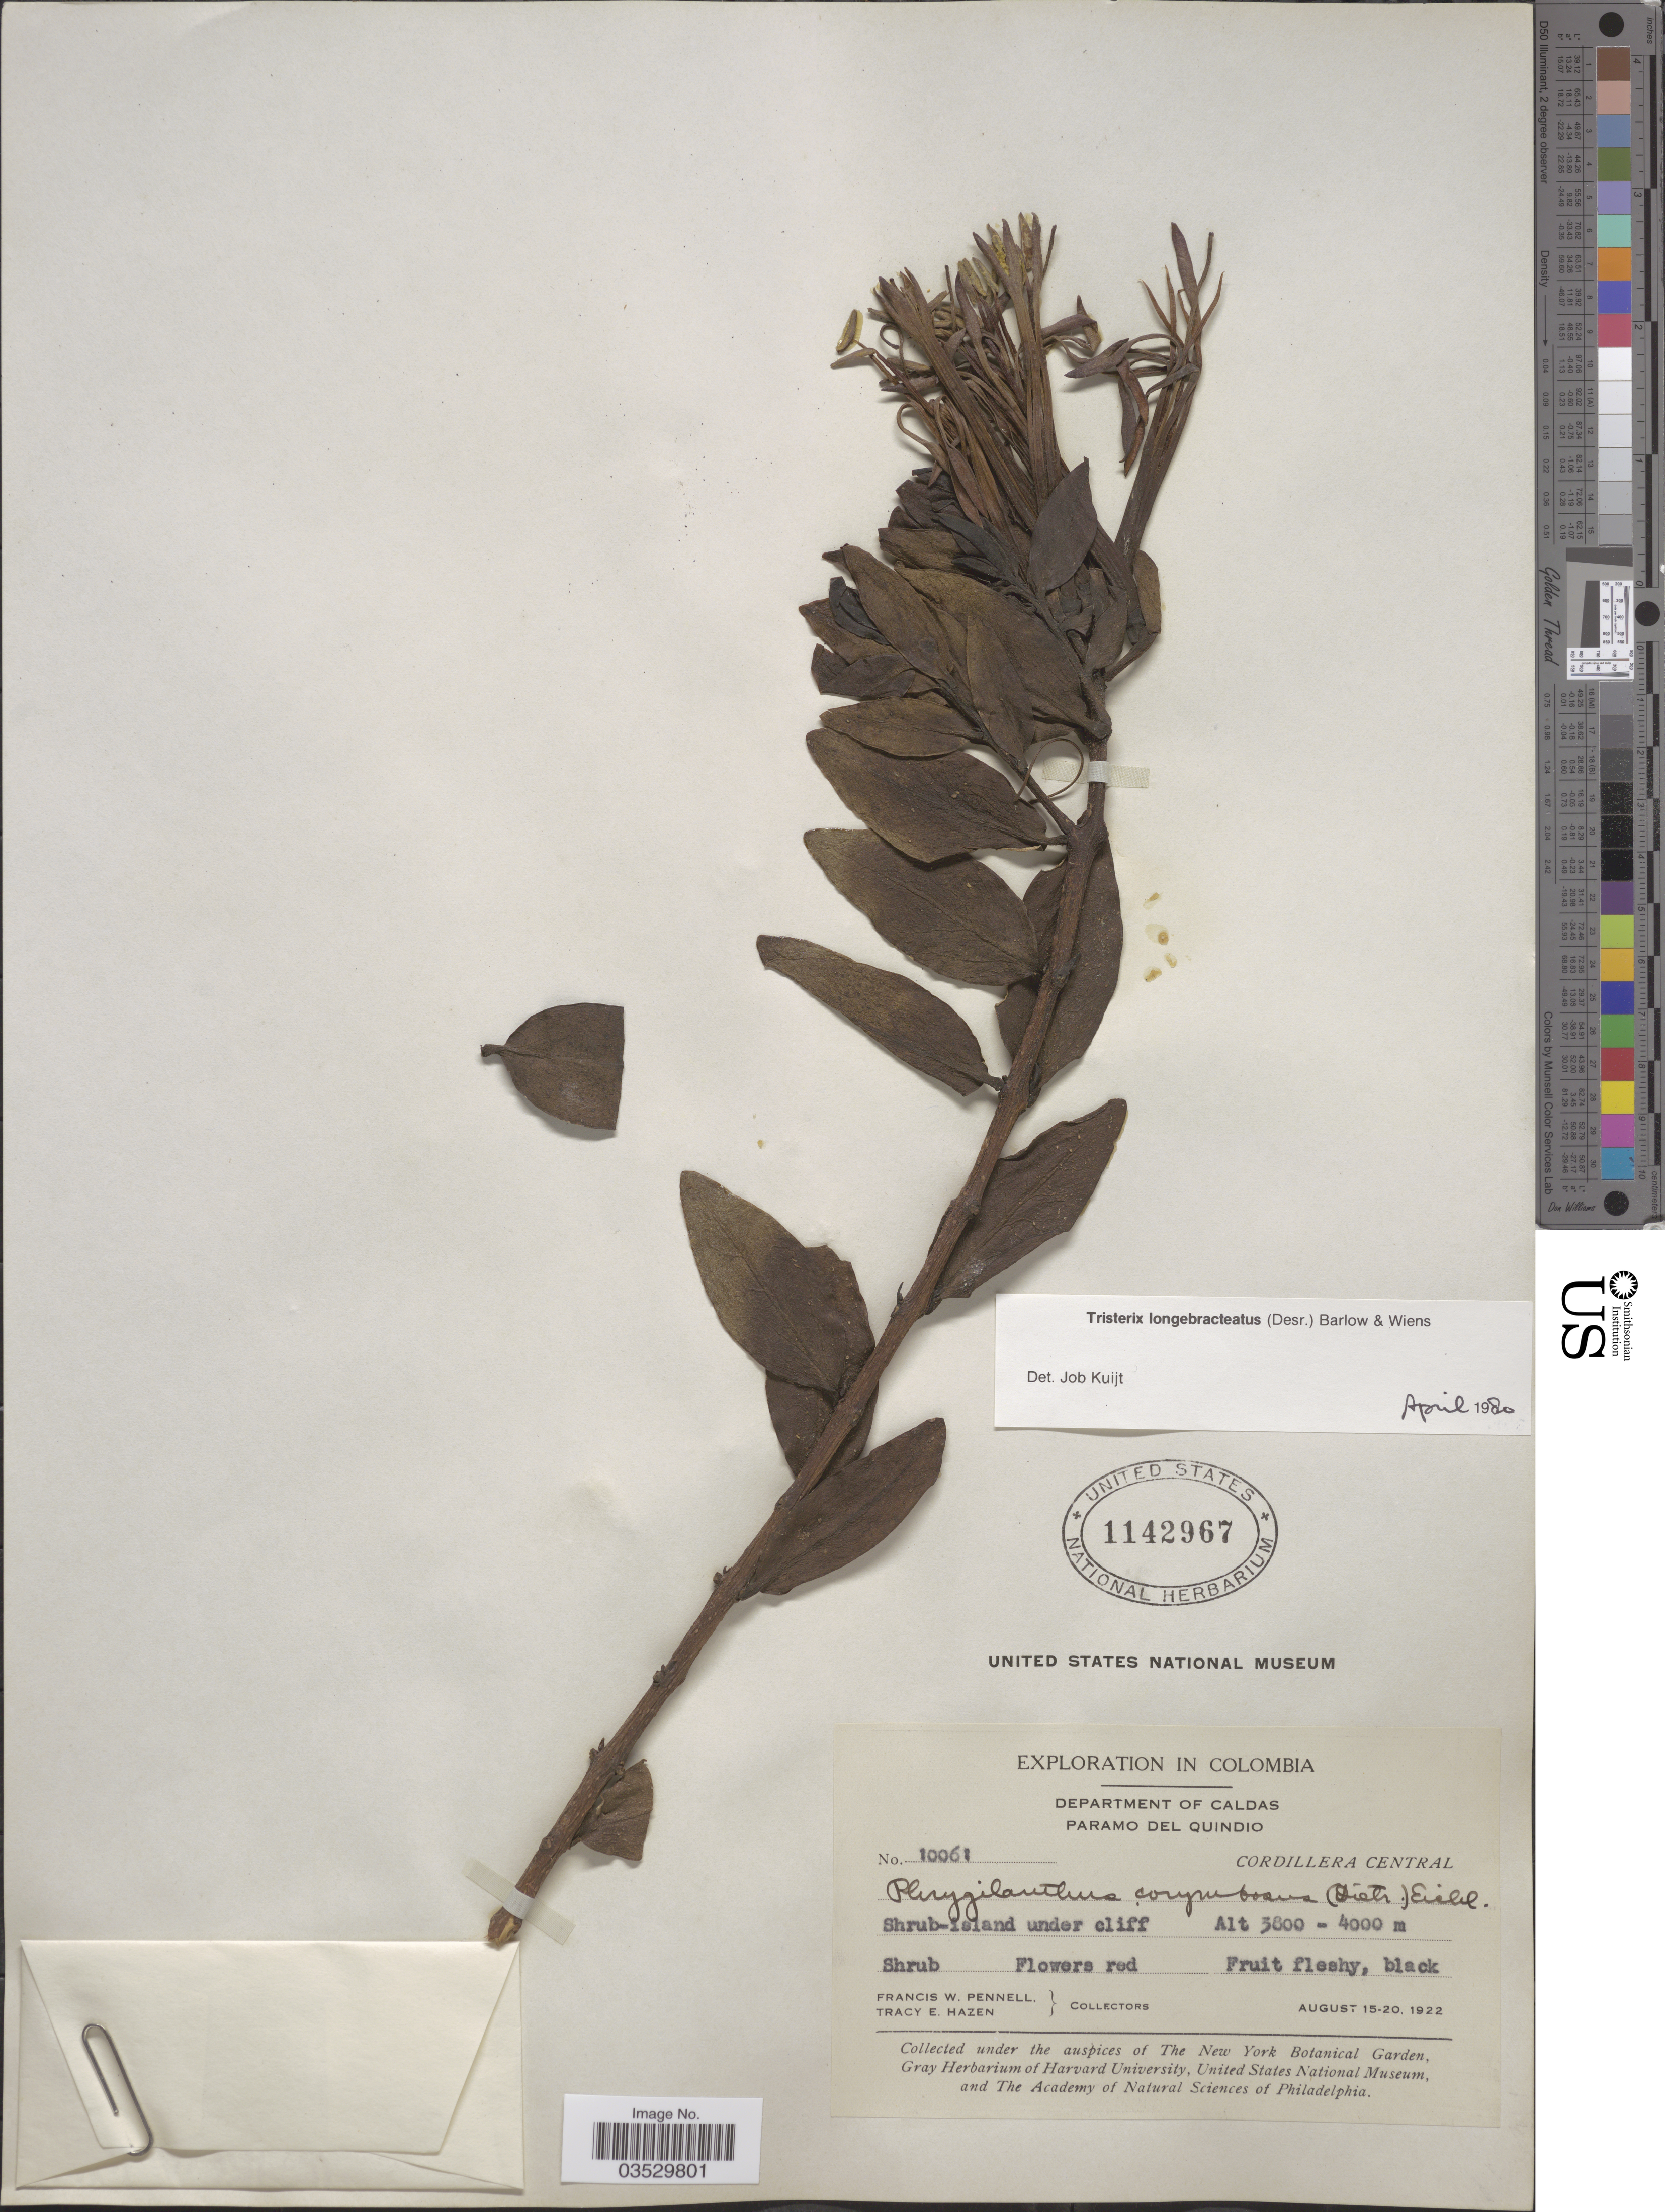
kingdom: Plantae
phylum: Tracheophyta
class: Magnoliopsida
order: Santalales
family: Loranthaceae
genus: Tristerix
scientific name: Tristerix longebracteatus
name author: (Desr.) Bart. & Wiens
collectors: F. W. Pennell & T. E. Hazen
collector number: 10061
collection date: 1922-08-15/1922-08-20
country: Colombia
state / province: Caldas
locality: Department of Caldas. Paramo del Quindio. Cordillera Central.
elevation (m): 3800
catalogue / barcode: US 1142967